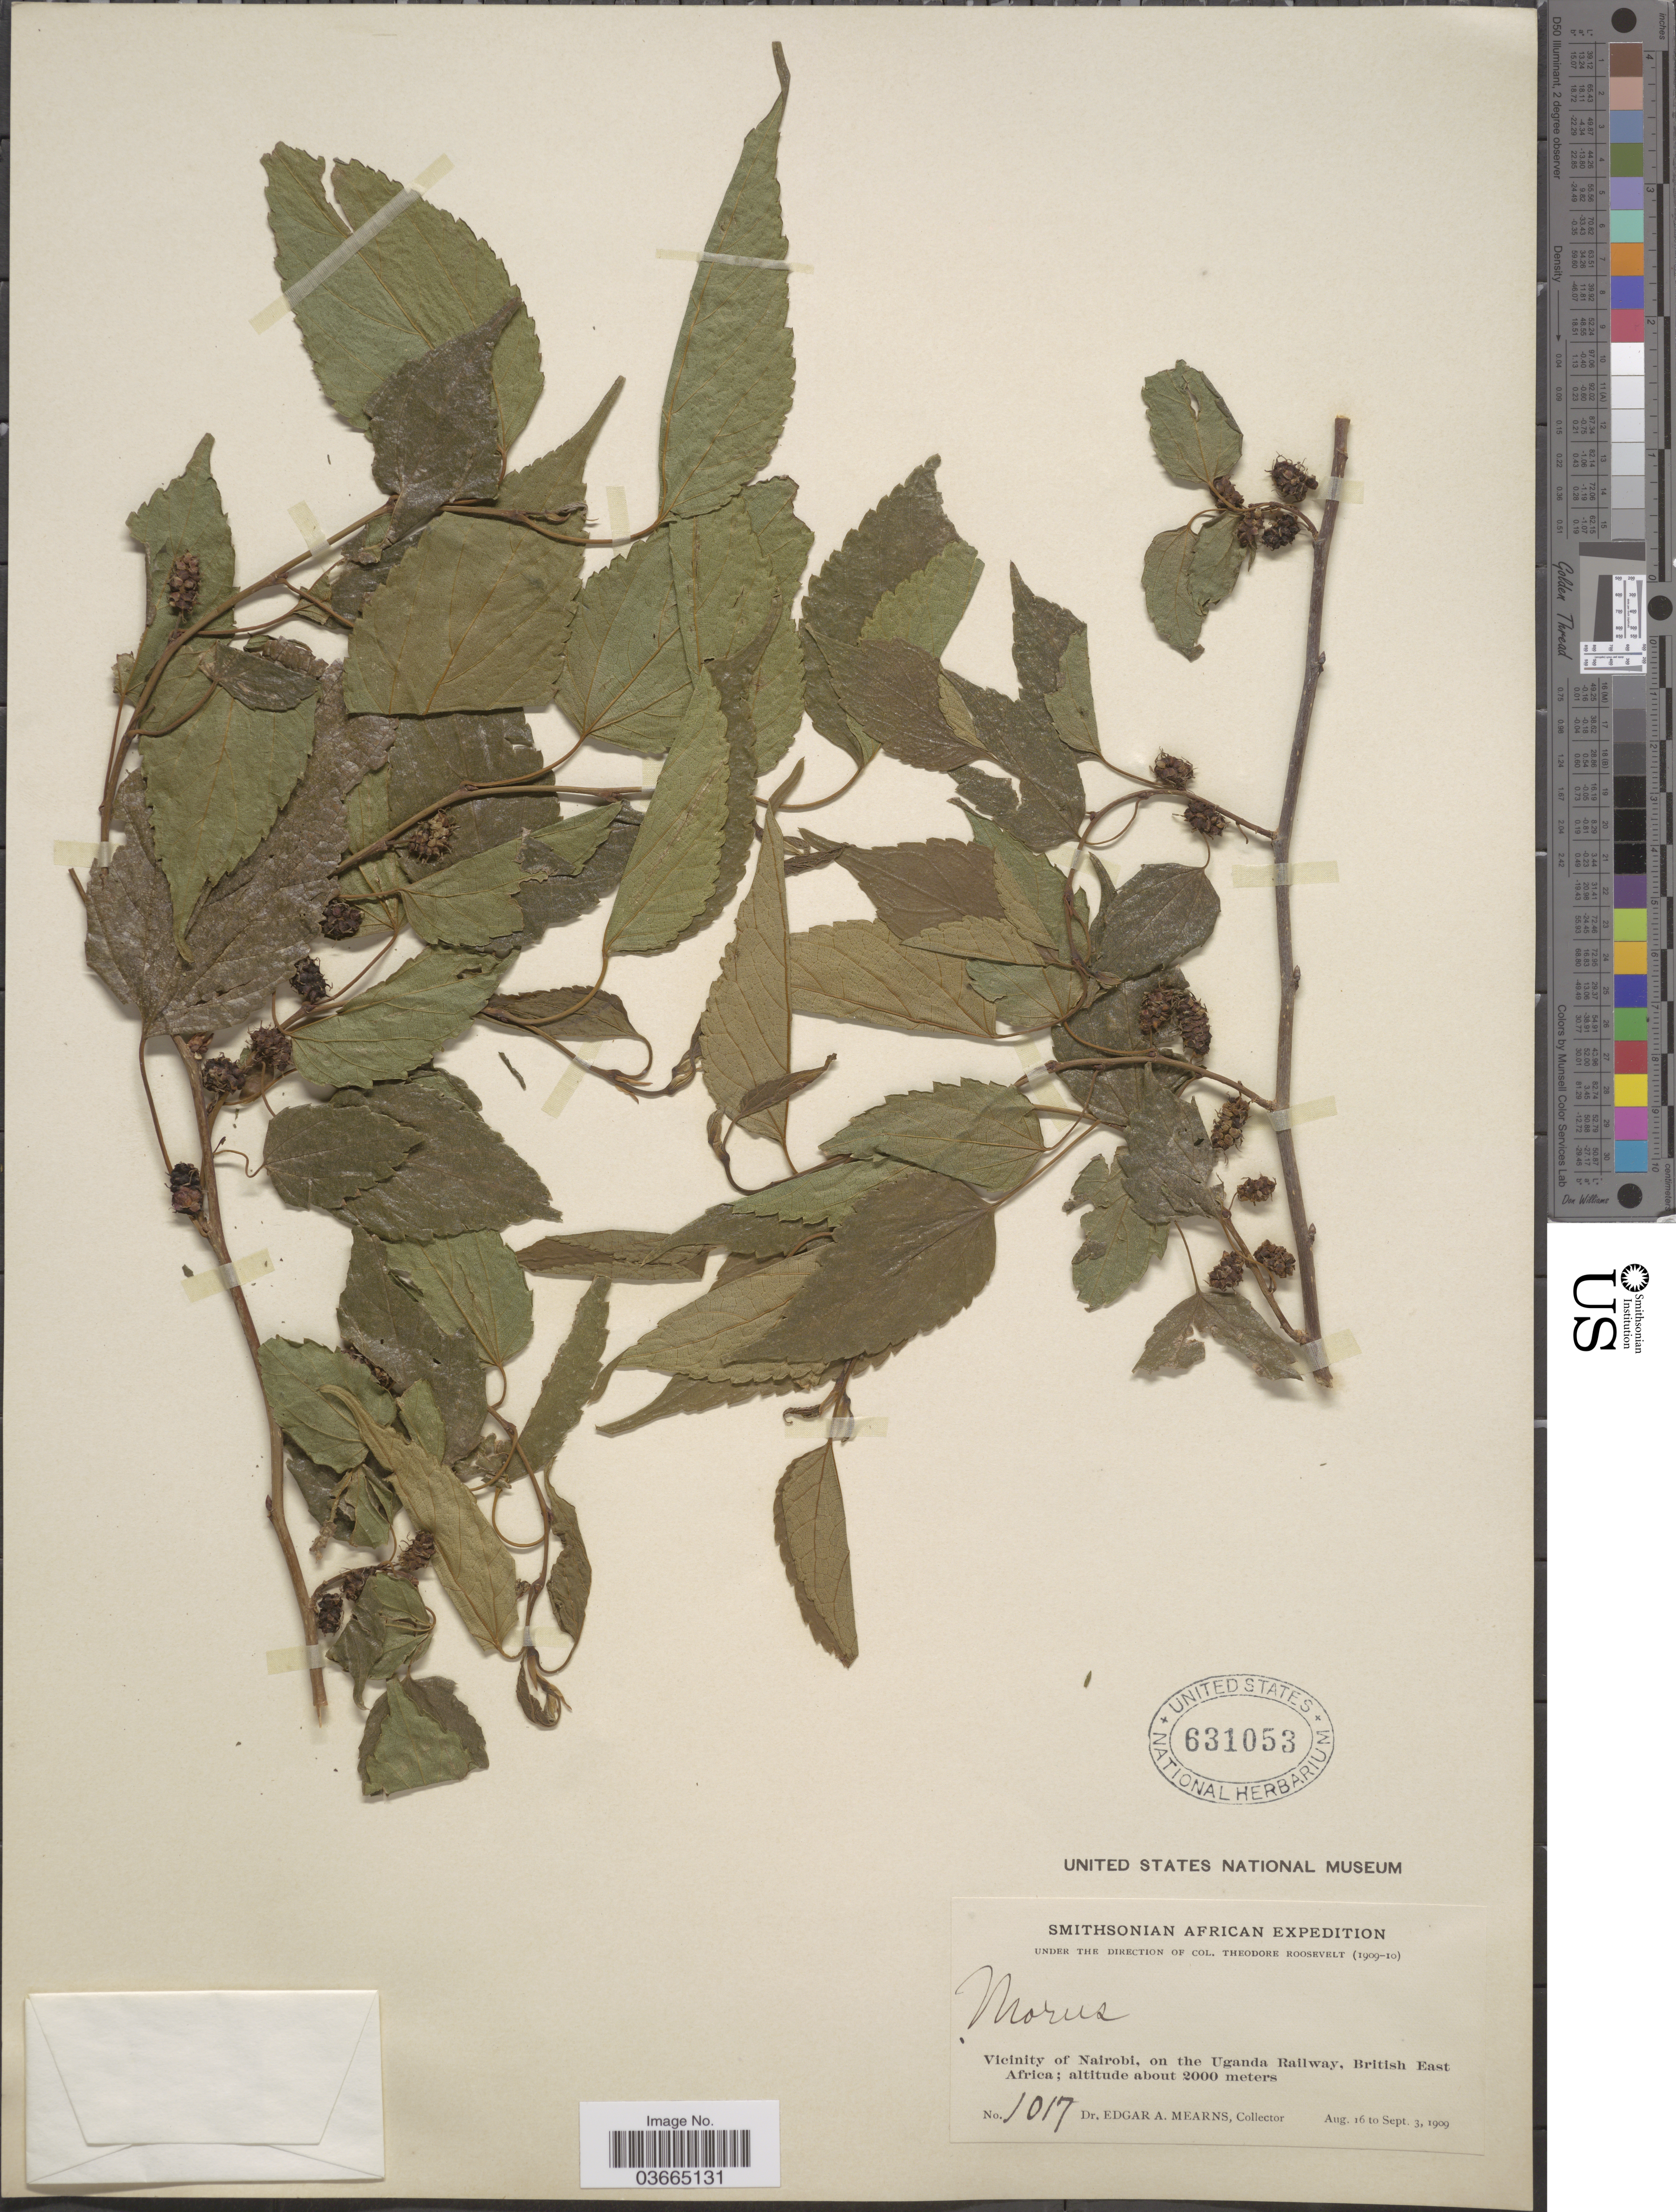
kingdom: Plantae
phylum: Tracheophyta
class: Magnoliopsida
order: Rosales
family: Moraceae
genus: Morus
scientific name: Morus sp.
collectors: E. A. Mearns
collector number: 1017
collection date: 1909-08-16/1909-09-03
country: Kenya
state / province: Nairobi Area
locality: Vicinity of Nairobi, on the Uganda Railway, British East Africa.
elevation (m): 2000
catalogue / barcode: US 631053